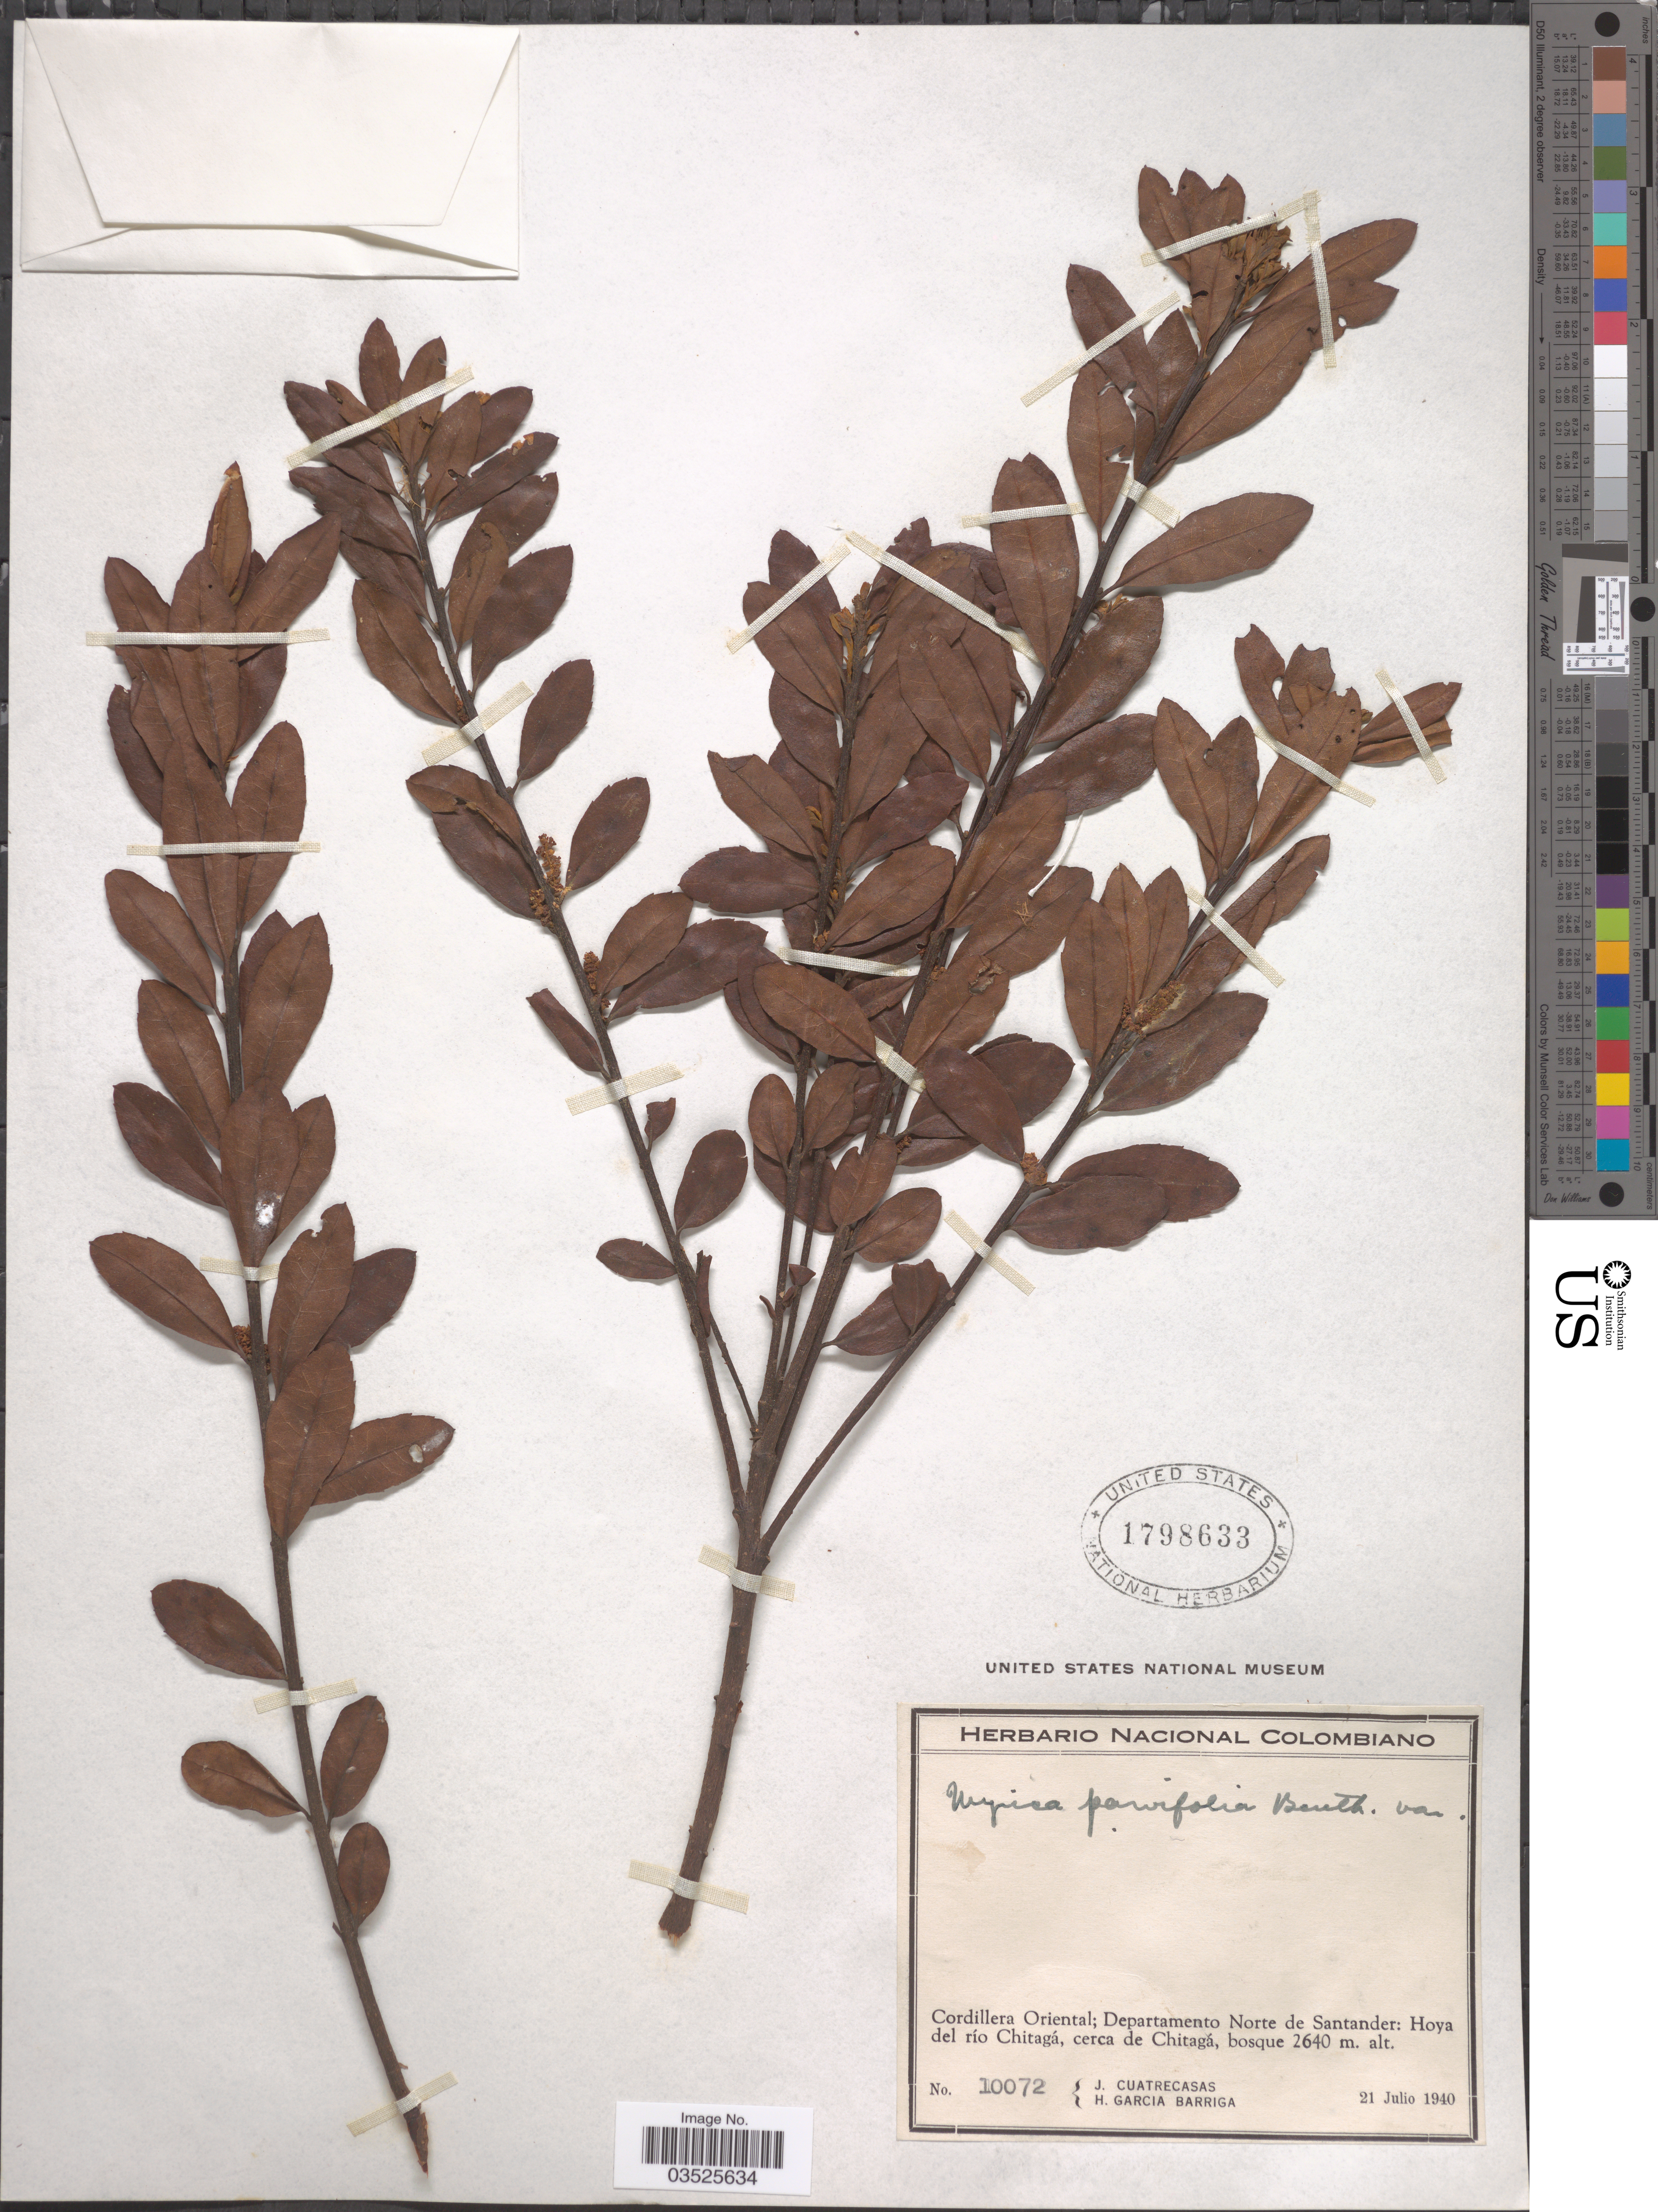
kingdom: Plantae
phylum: Tracheophyta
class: Magnoliopsida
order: Fagales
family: Myricaceae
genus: Morella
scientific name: Morella parvifolia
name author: (Benth.) Parra-Os.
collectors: J. Cuatrecasas & H. García Barriga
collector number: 10072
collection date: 1940-07-21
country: Colombia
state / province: Norte de Santander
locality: Cordillera Oriental, Departamento Norte de Santander; Hoya del río Chitaga, cerca de Chitagá.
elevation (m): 2640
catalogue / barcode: US 1798633